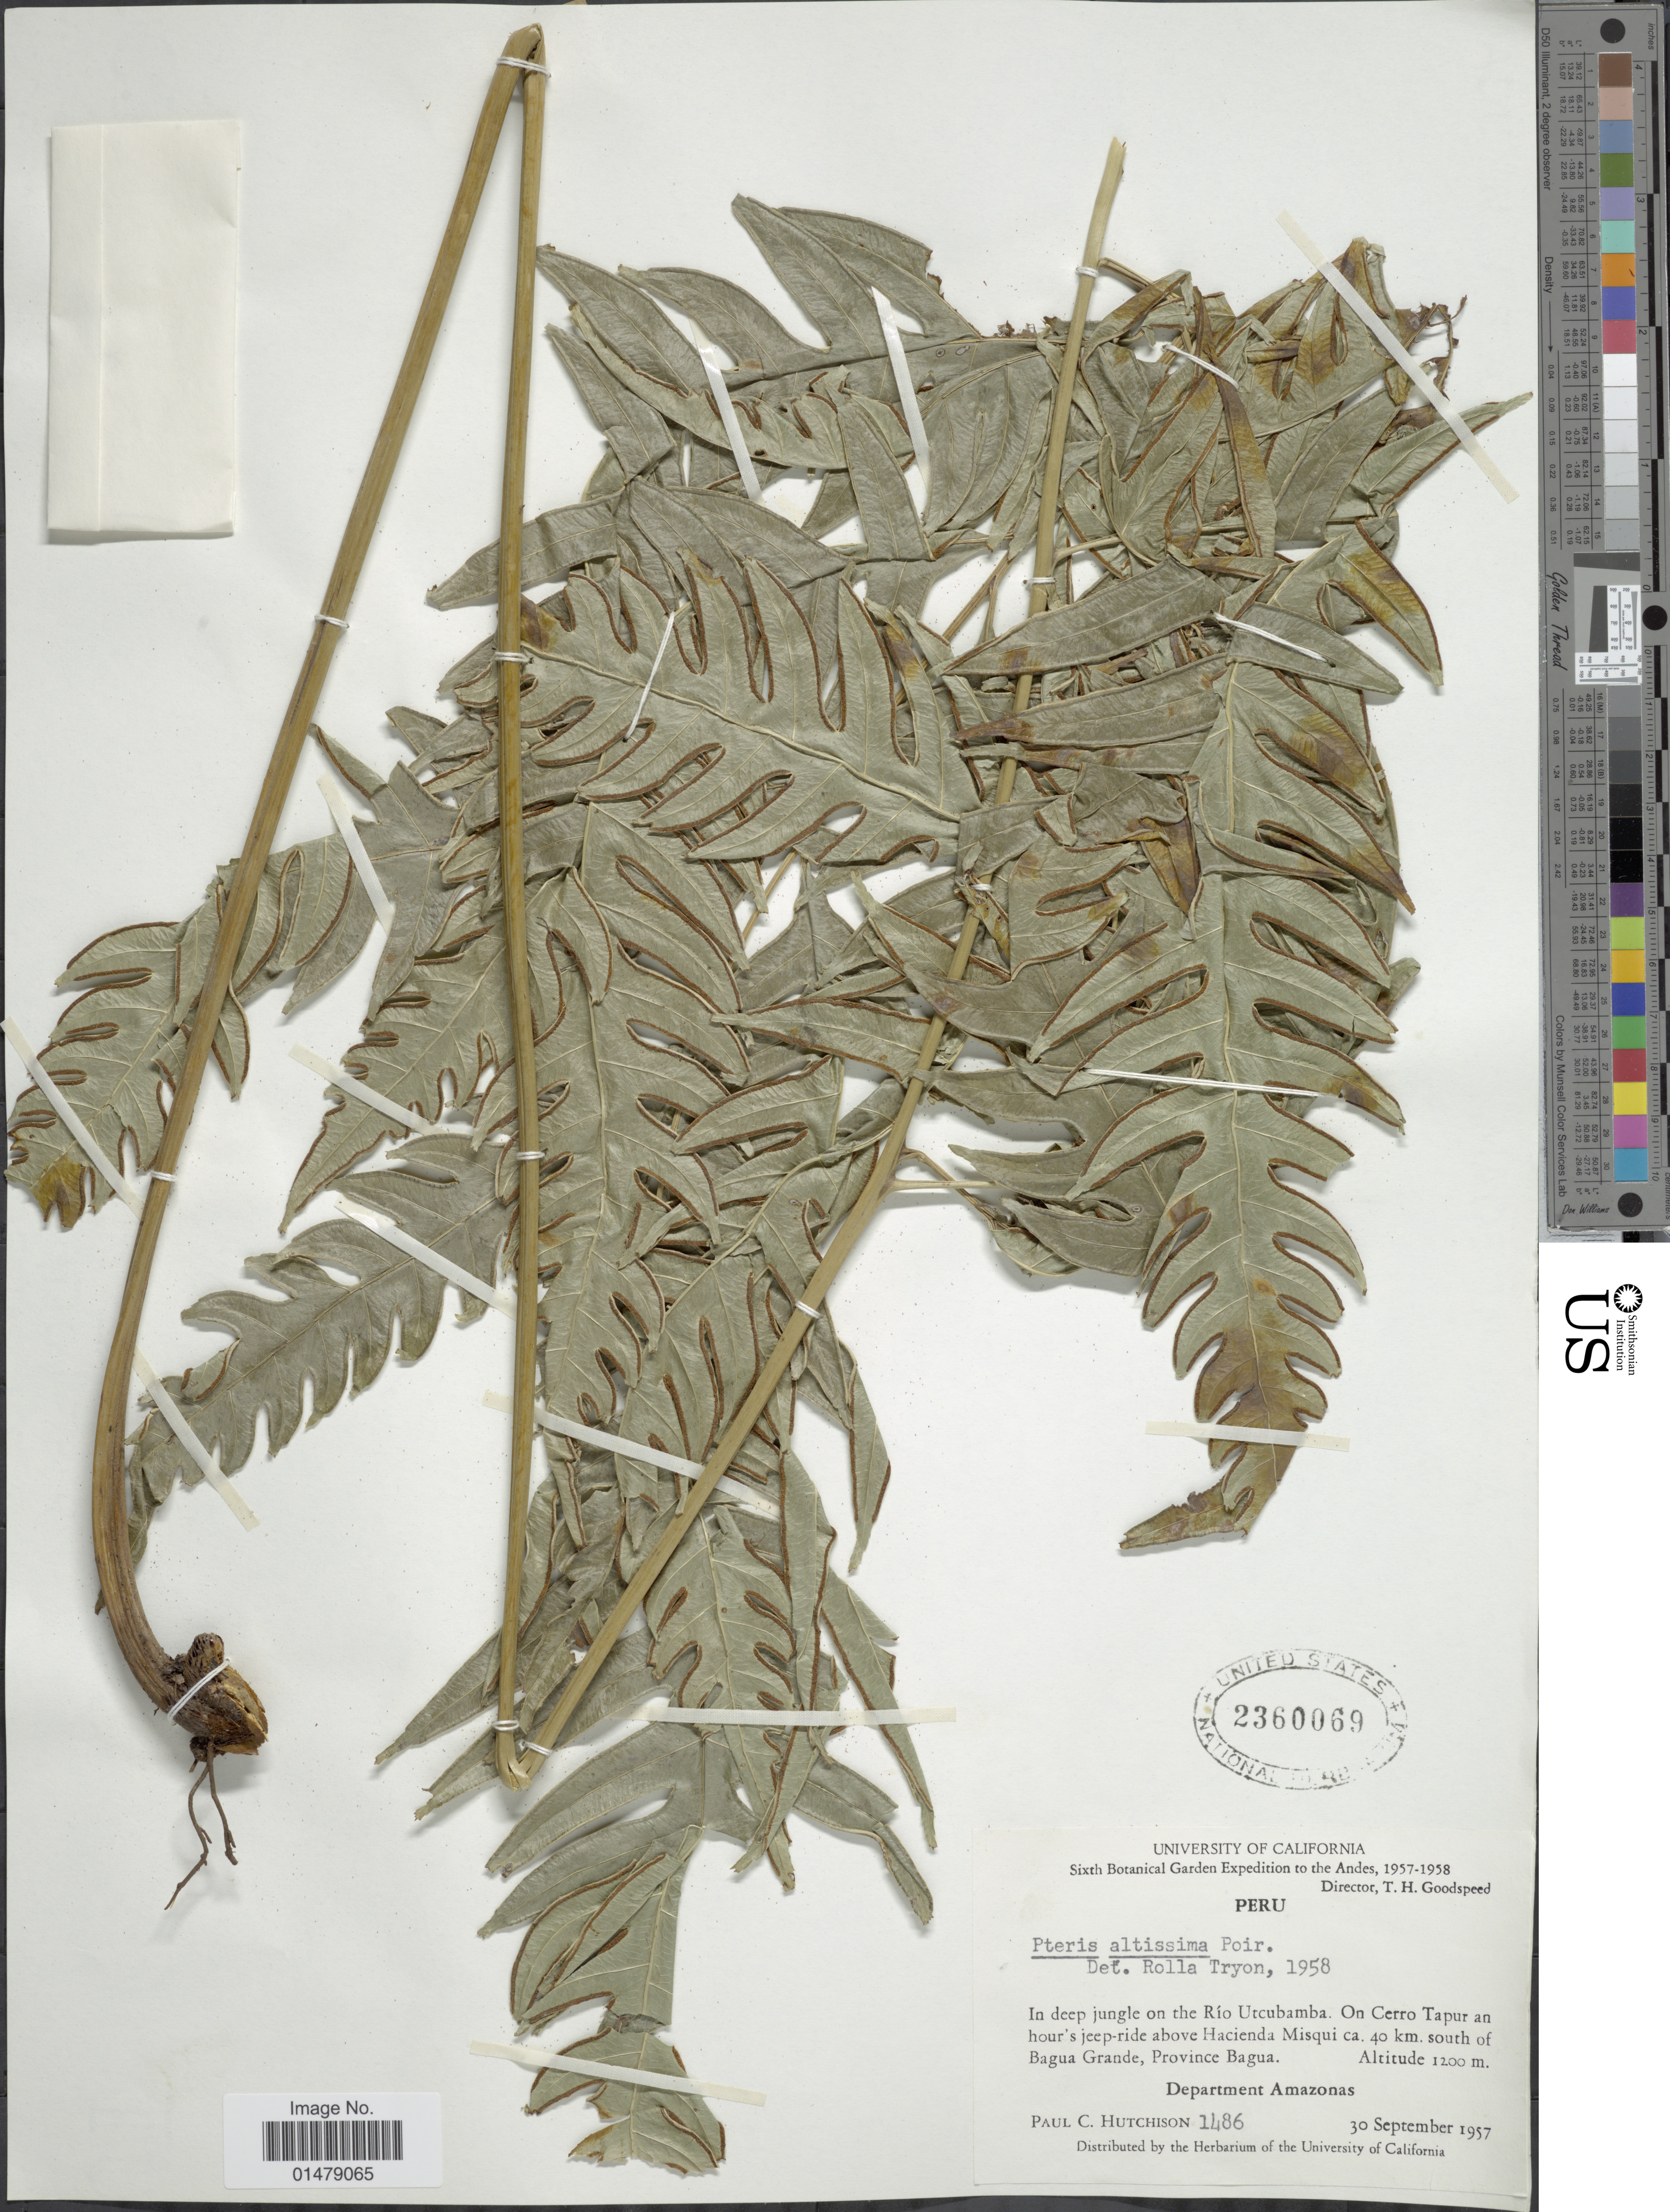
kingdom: Plantae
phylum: Tracheophyta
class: Polypodiopsida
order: Polypodiales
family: Pteridaceae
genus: Pteris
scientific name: Pteris altissima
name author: Poir.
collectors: P. C. Hutchison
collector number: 1486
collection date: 1957-09-30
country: Peru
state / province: Amazonas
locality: In deep jungle on the Rio Utcubamba. On Cerro Tapur an hour's jeep-ride above Hacienda Misqui ca. 40 km. south of Bagua Grande, Province Bagua. Department Amazonas.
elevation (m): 1200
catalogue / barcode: US 2360069